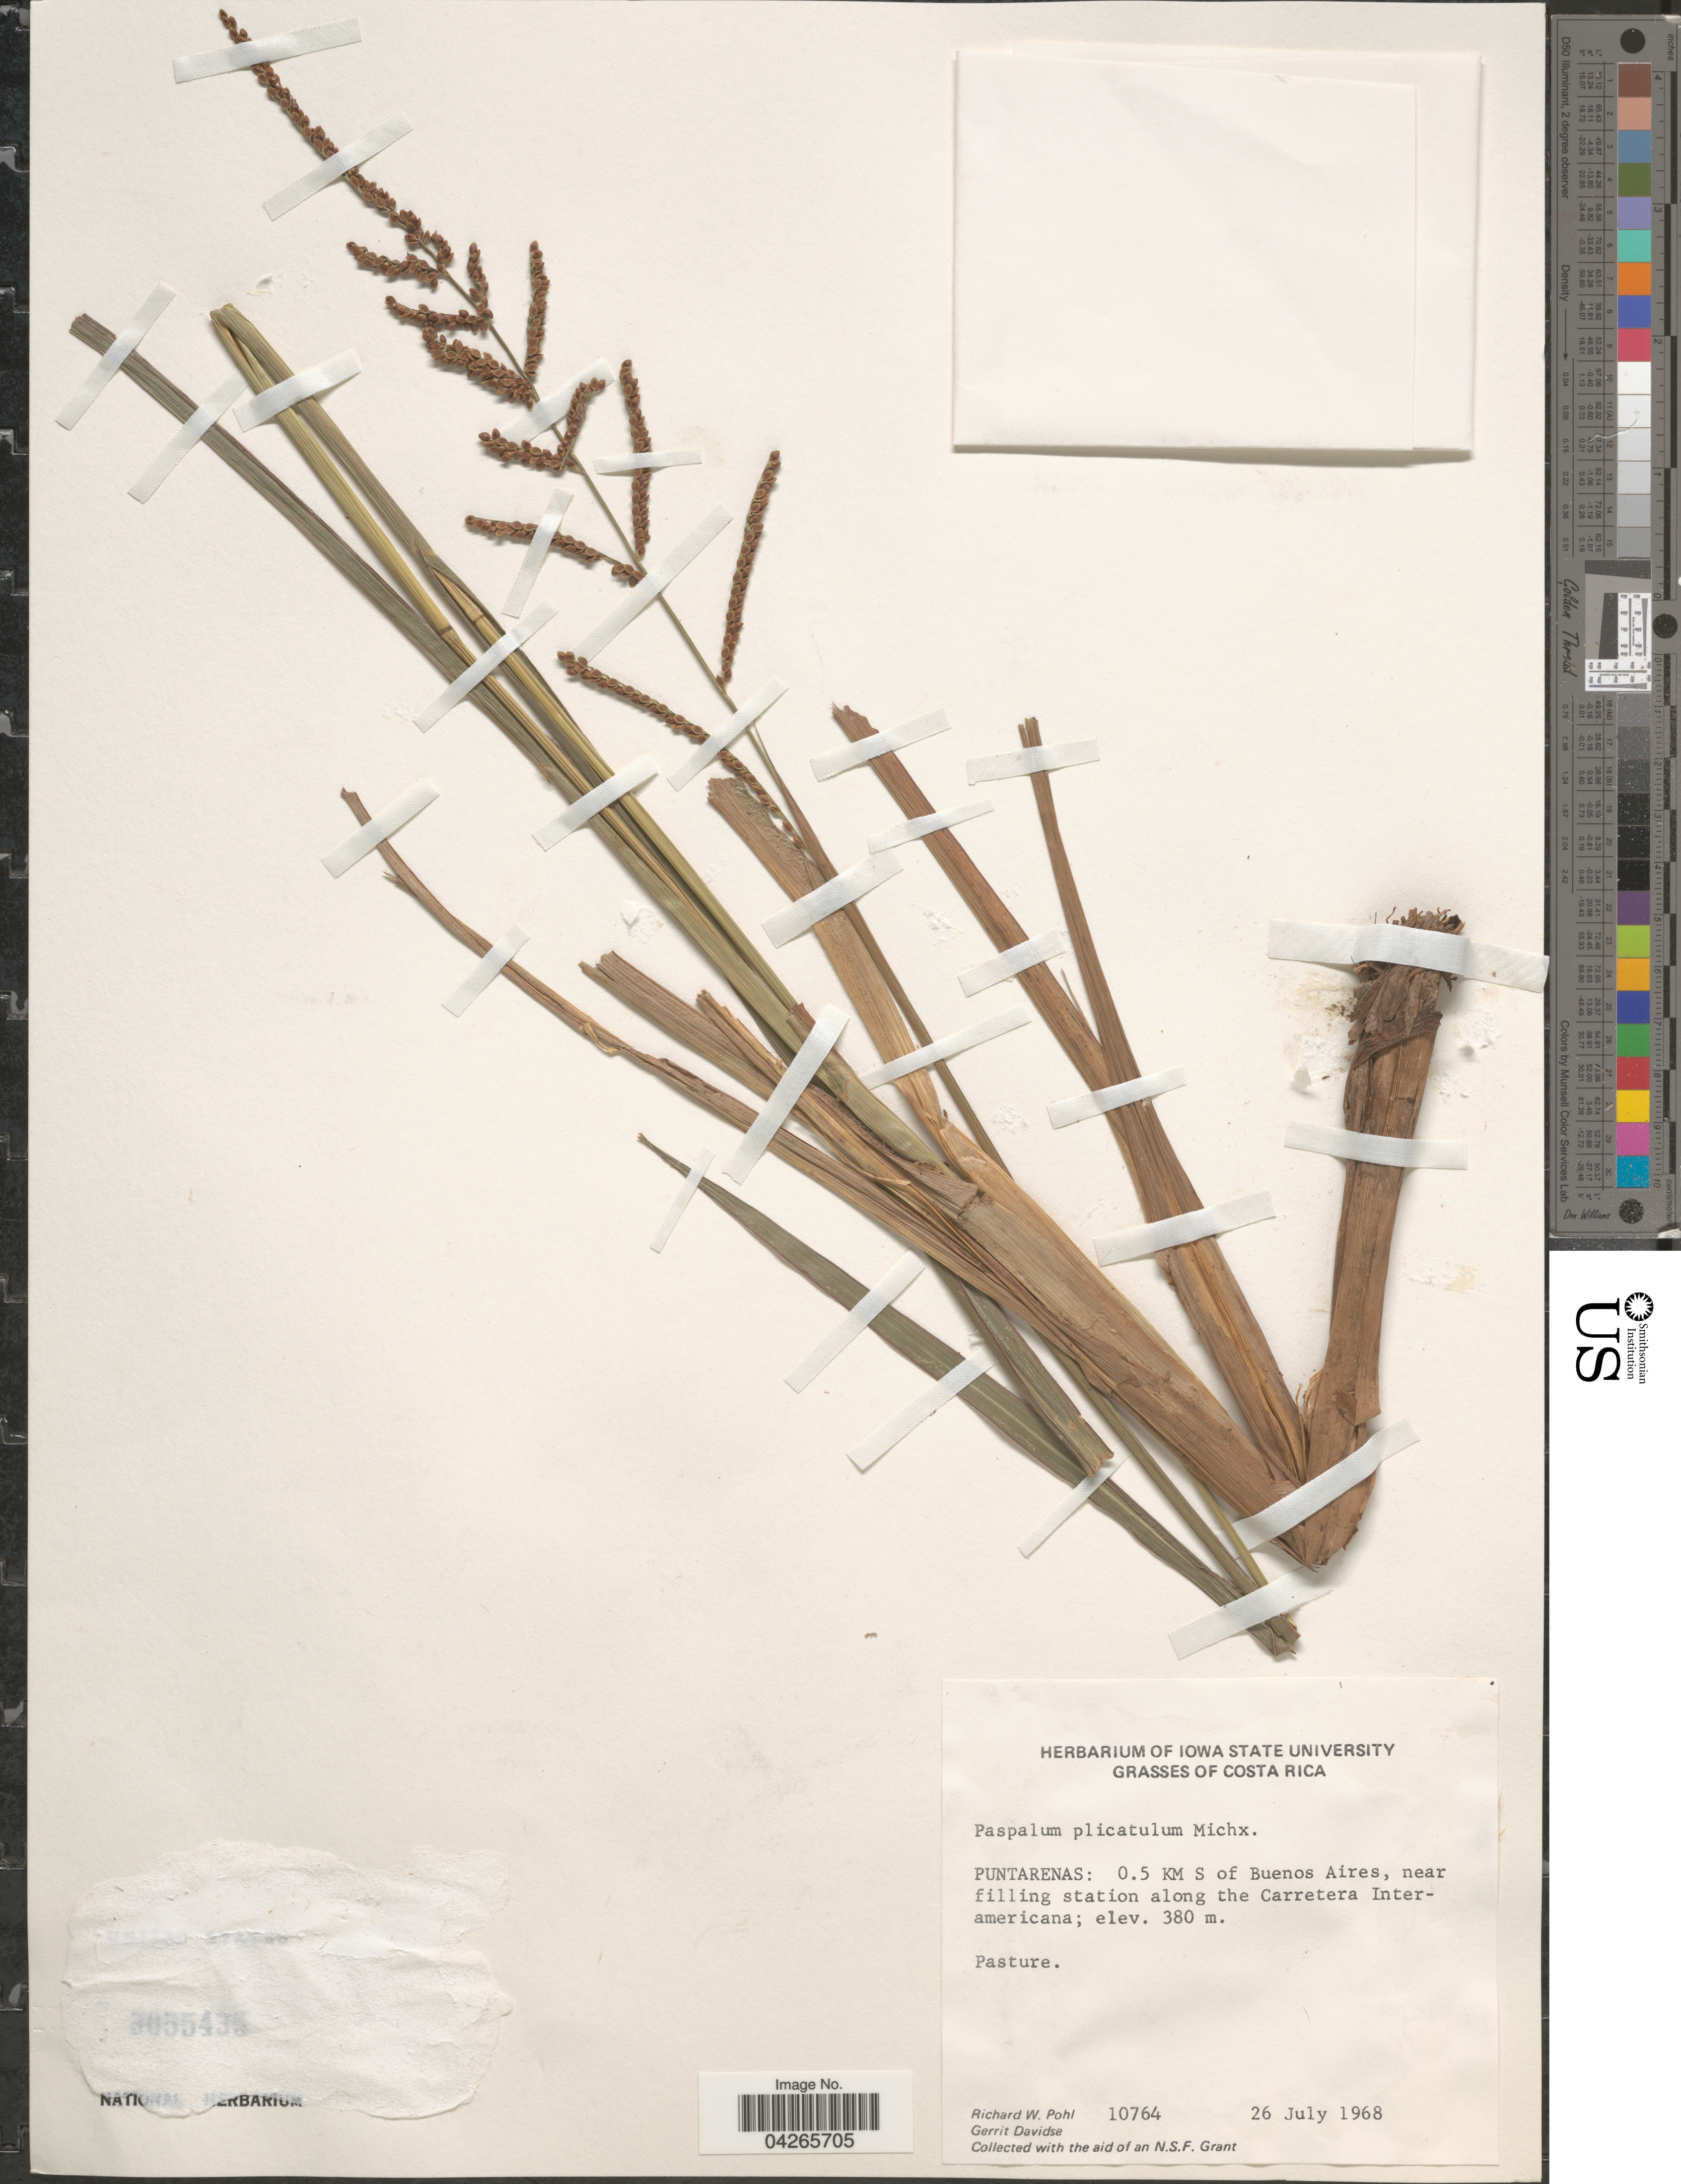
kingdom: Plantae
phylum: Tracheophyta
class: Liliopsida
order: Poales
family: Poaceae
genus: Paspalum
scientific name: Paspalum plicatulum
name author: Michx.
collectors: R. W. Pohl & G. Davidse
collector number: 10764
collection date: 1968-07-26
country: Costa Rica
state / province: Puntarenas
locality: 0.5 KM S of Buenos Aires, near filling station along the Carretera Interamericana.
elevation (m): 380